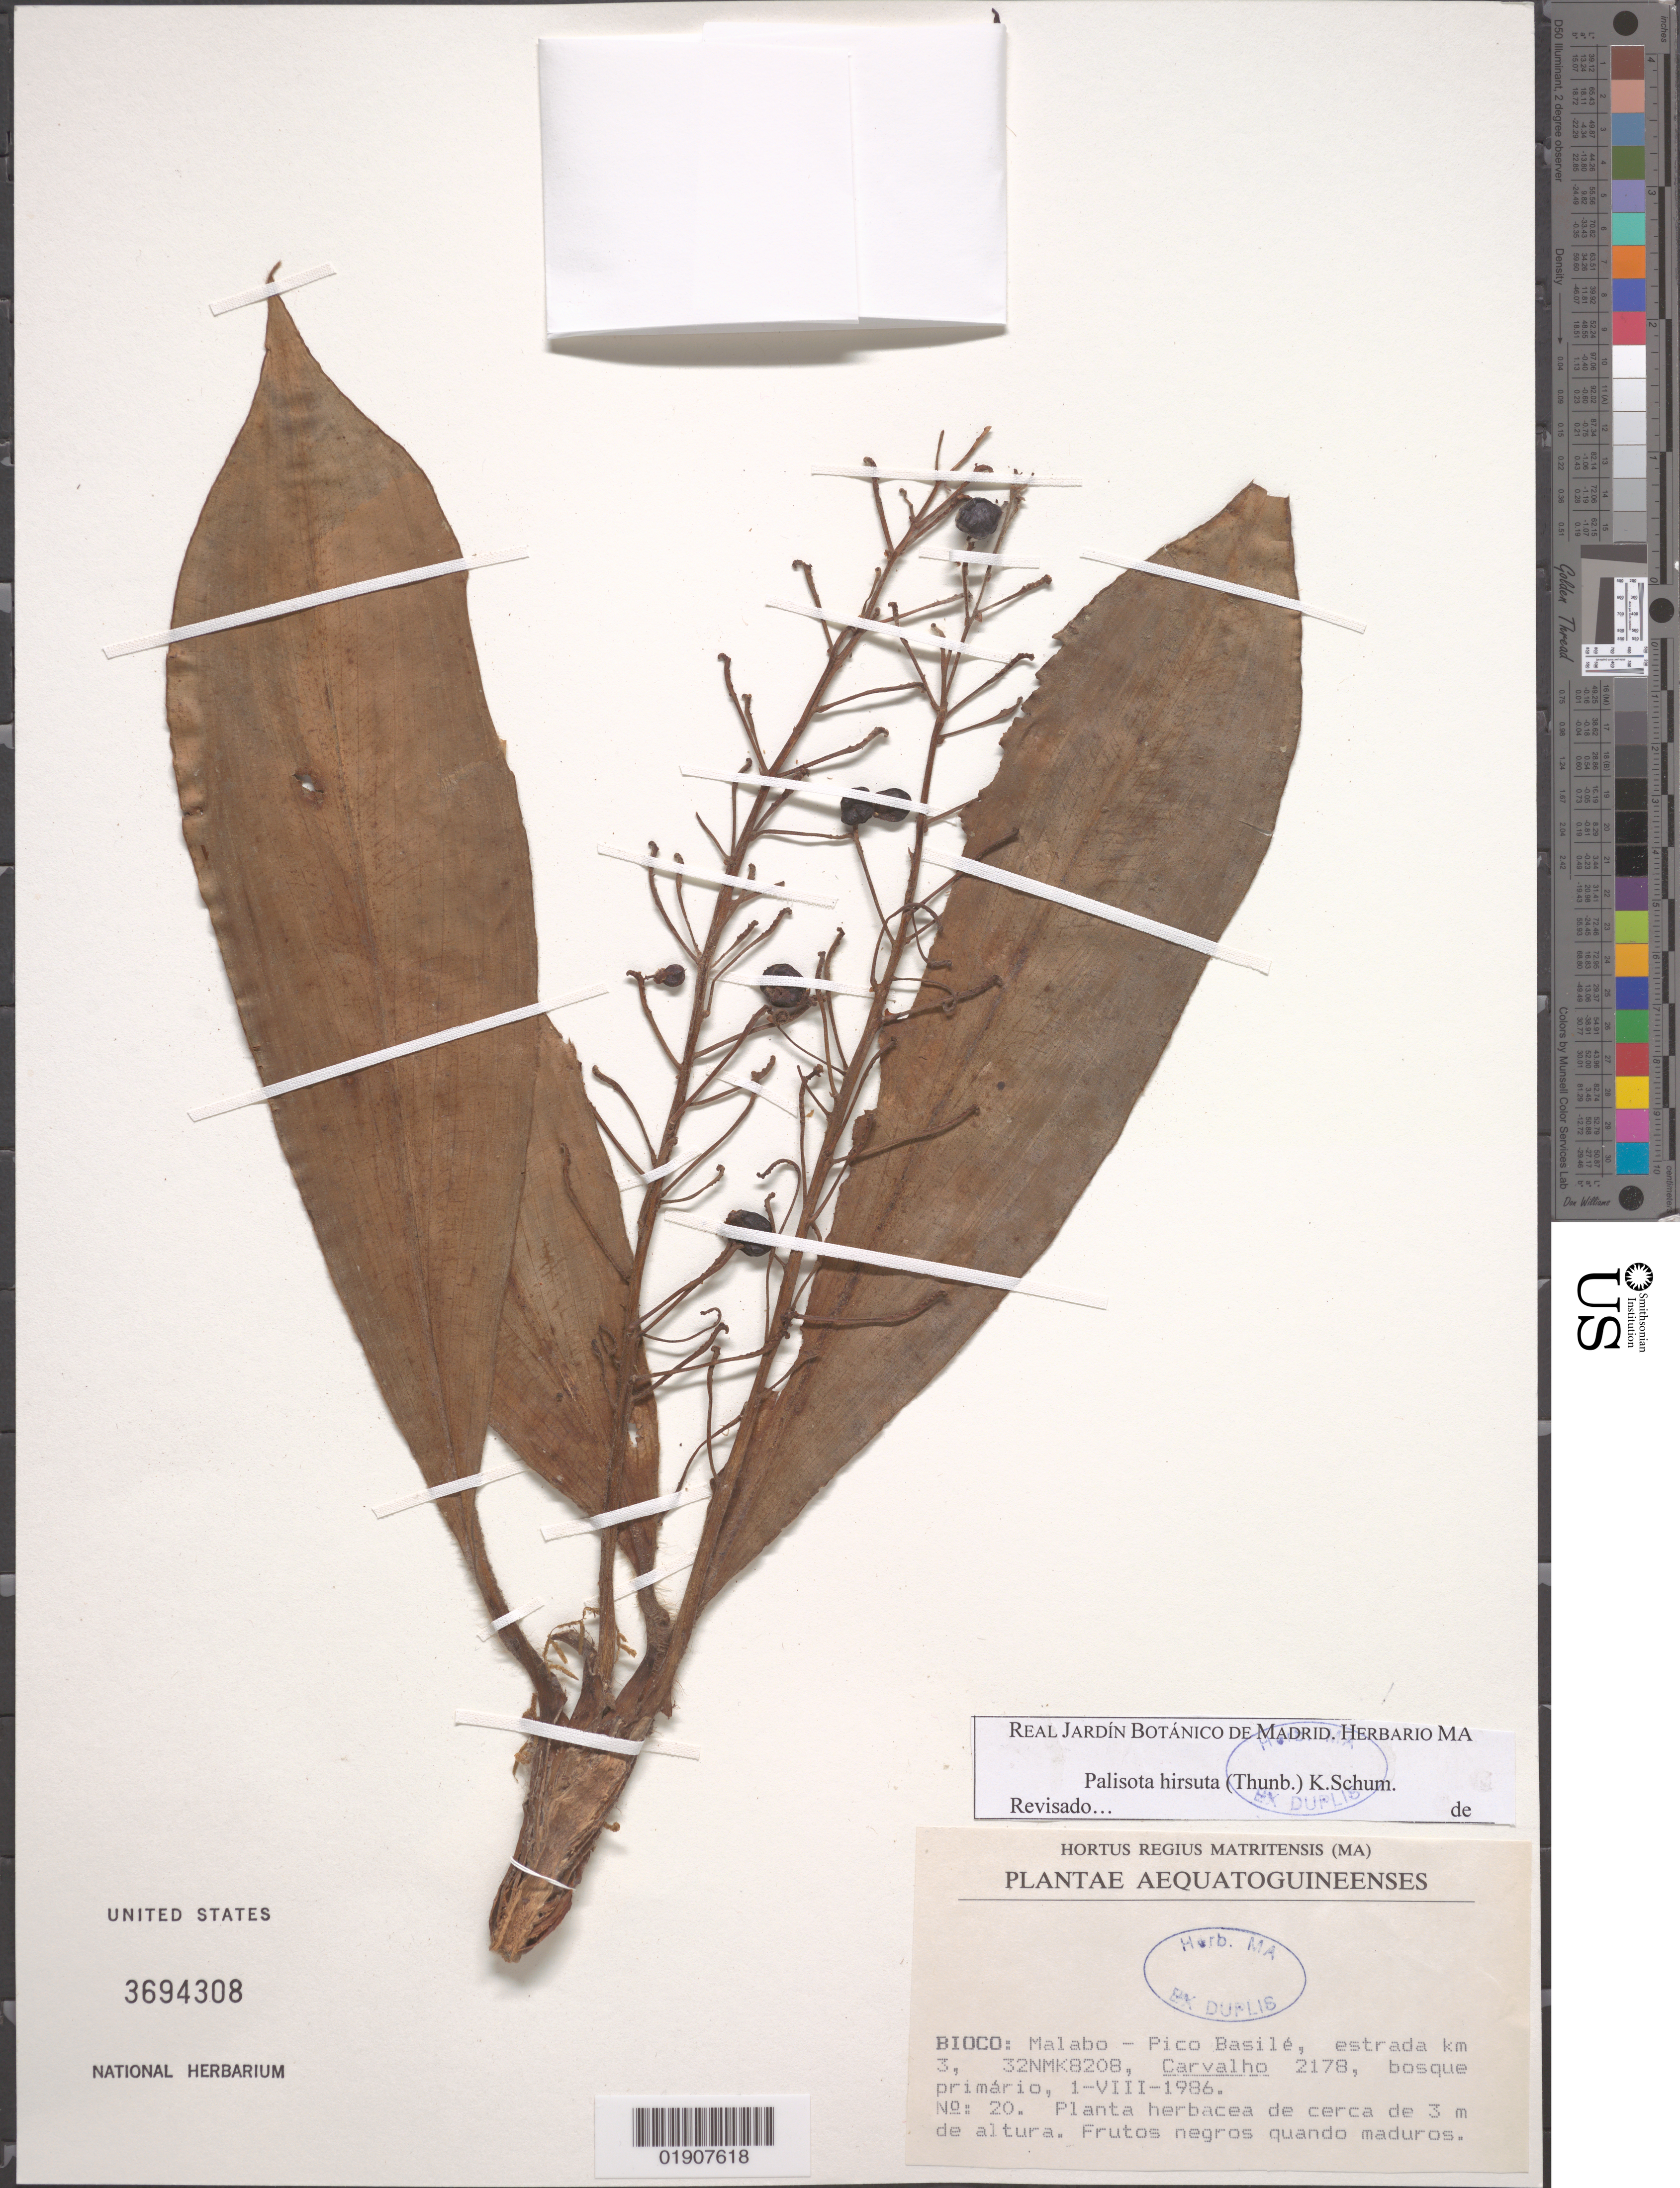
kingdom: Plantae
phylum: Tracheophyta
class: Liliopsida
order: Commelinales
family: Commelinaceae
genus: Palisota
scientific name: Palisota hirsuta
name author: (Thunb.) K. Schum.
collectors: M. F. Carvalho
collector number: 2178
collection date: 1986-08-01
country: Equatorial Guinea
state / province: Bioko Norte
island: Bioko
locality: Malabo - Pico Basile, estrada km 3, 32NMK8208.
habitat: Bosque primario.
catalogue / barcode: US 3694308